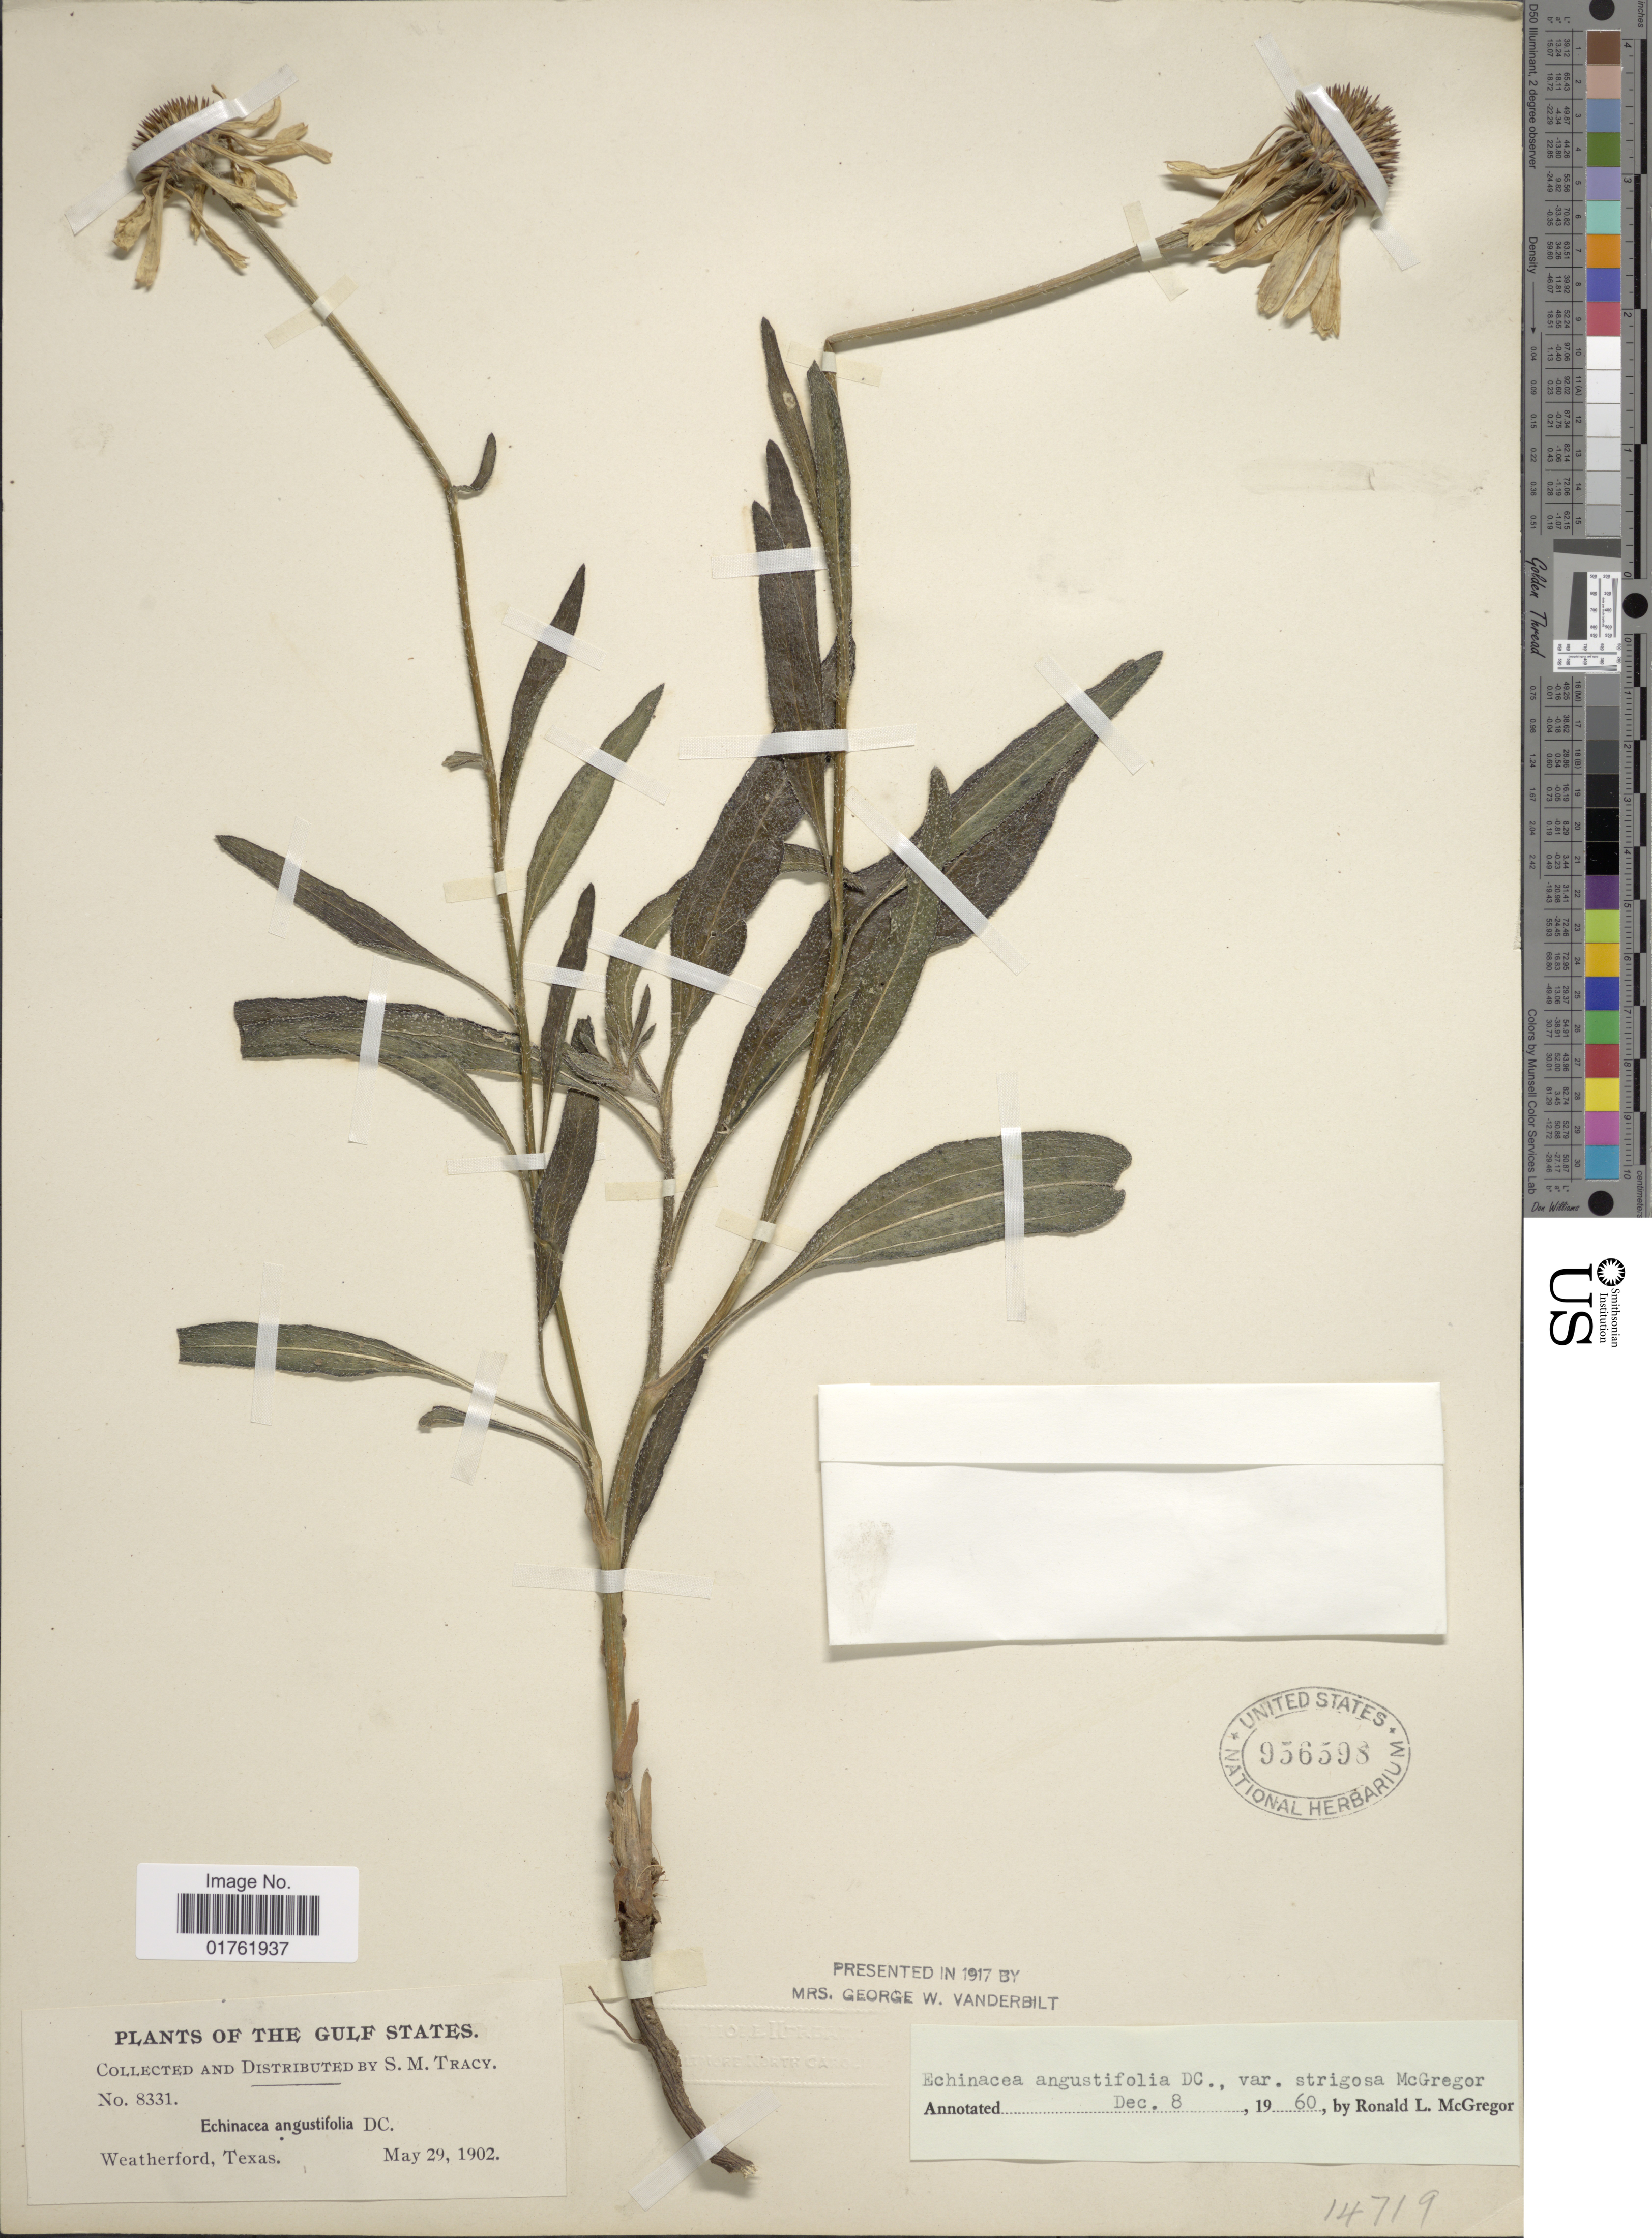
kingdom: Plantae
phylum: Tracheophyta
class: Magnoliopsida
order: Asterales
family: Asteraceae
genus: Echinacea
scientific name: Echinacea angustifolia var. strigosa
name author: McGregor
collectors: S. M. Tracy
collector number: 8331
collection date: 1902-05-29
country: United States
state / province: Texas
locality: The Gulf States, Weatherford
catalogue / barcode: US 956598